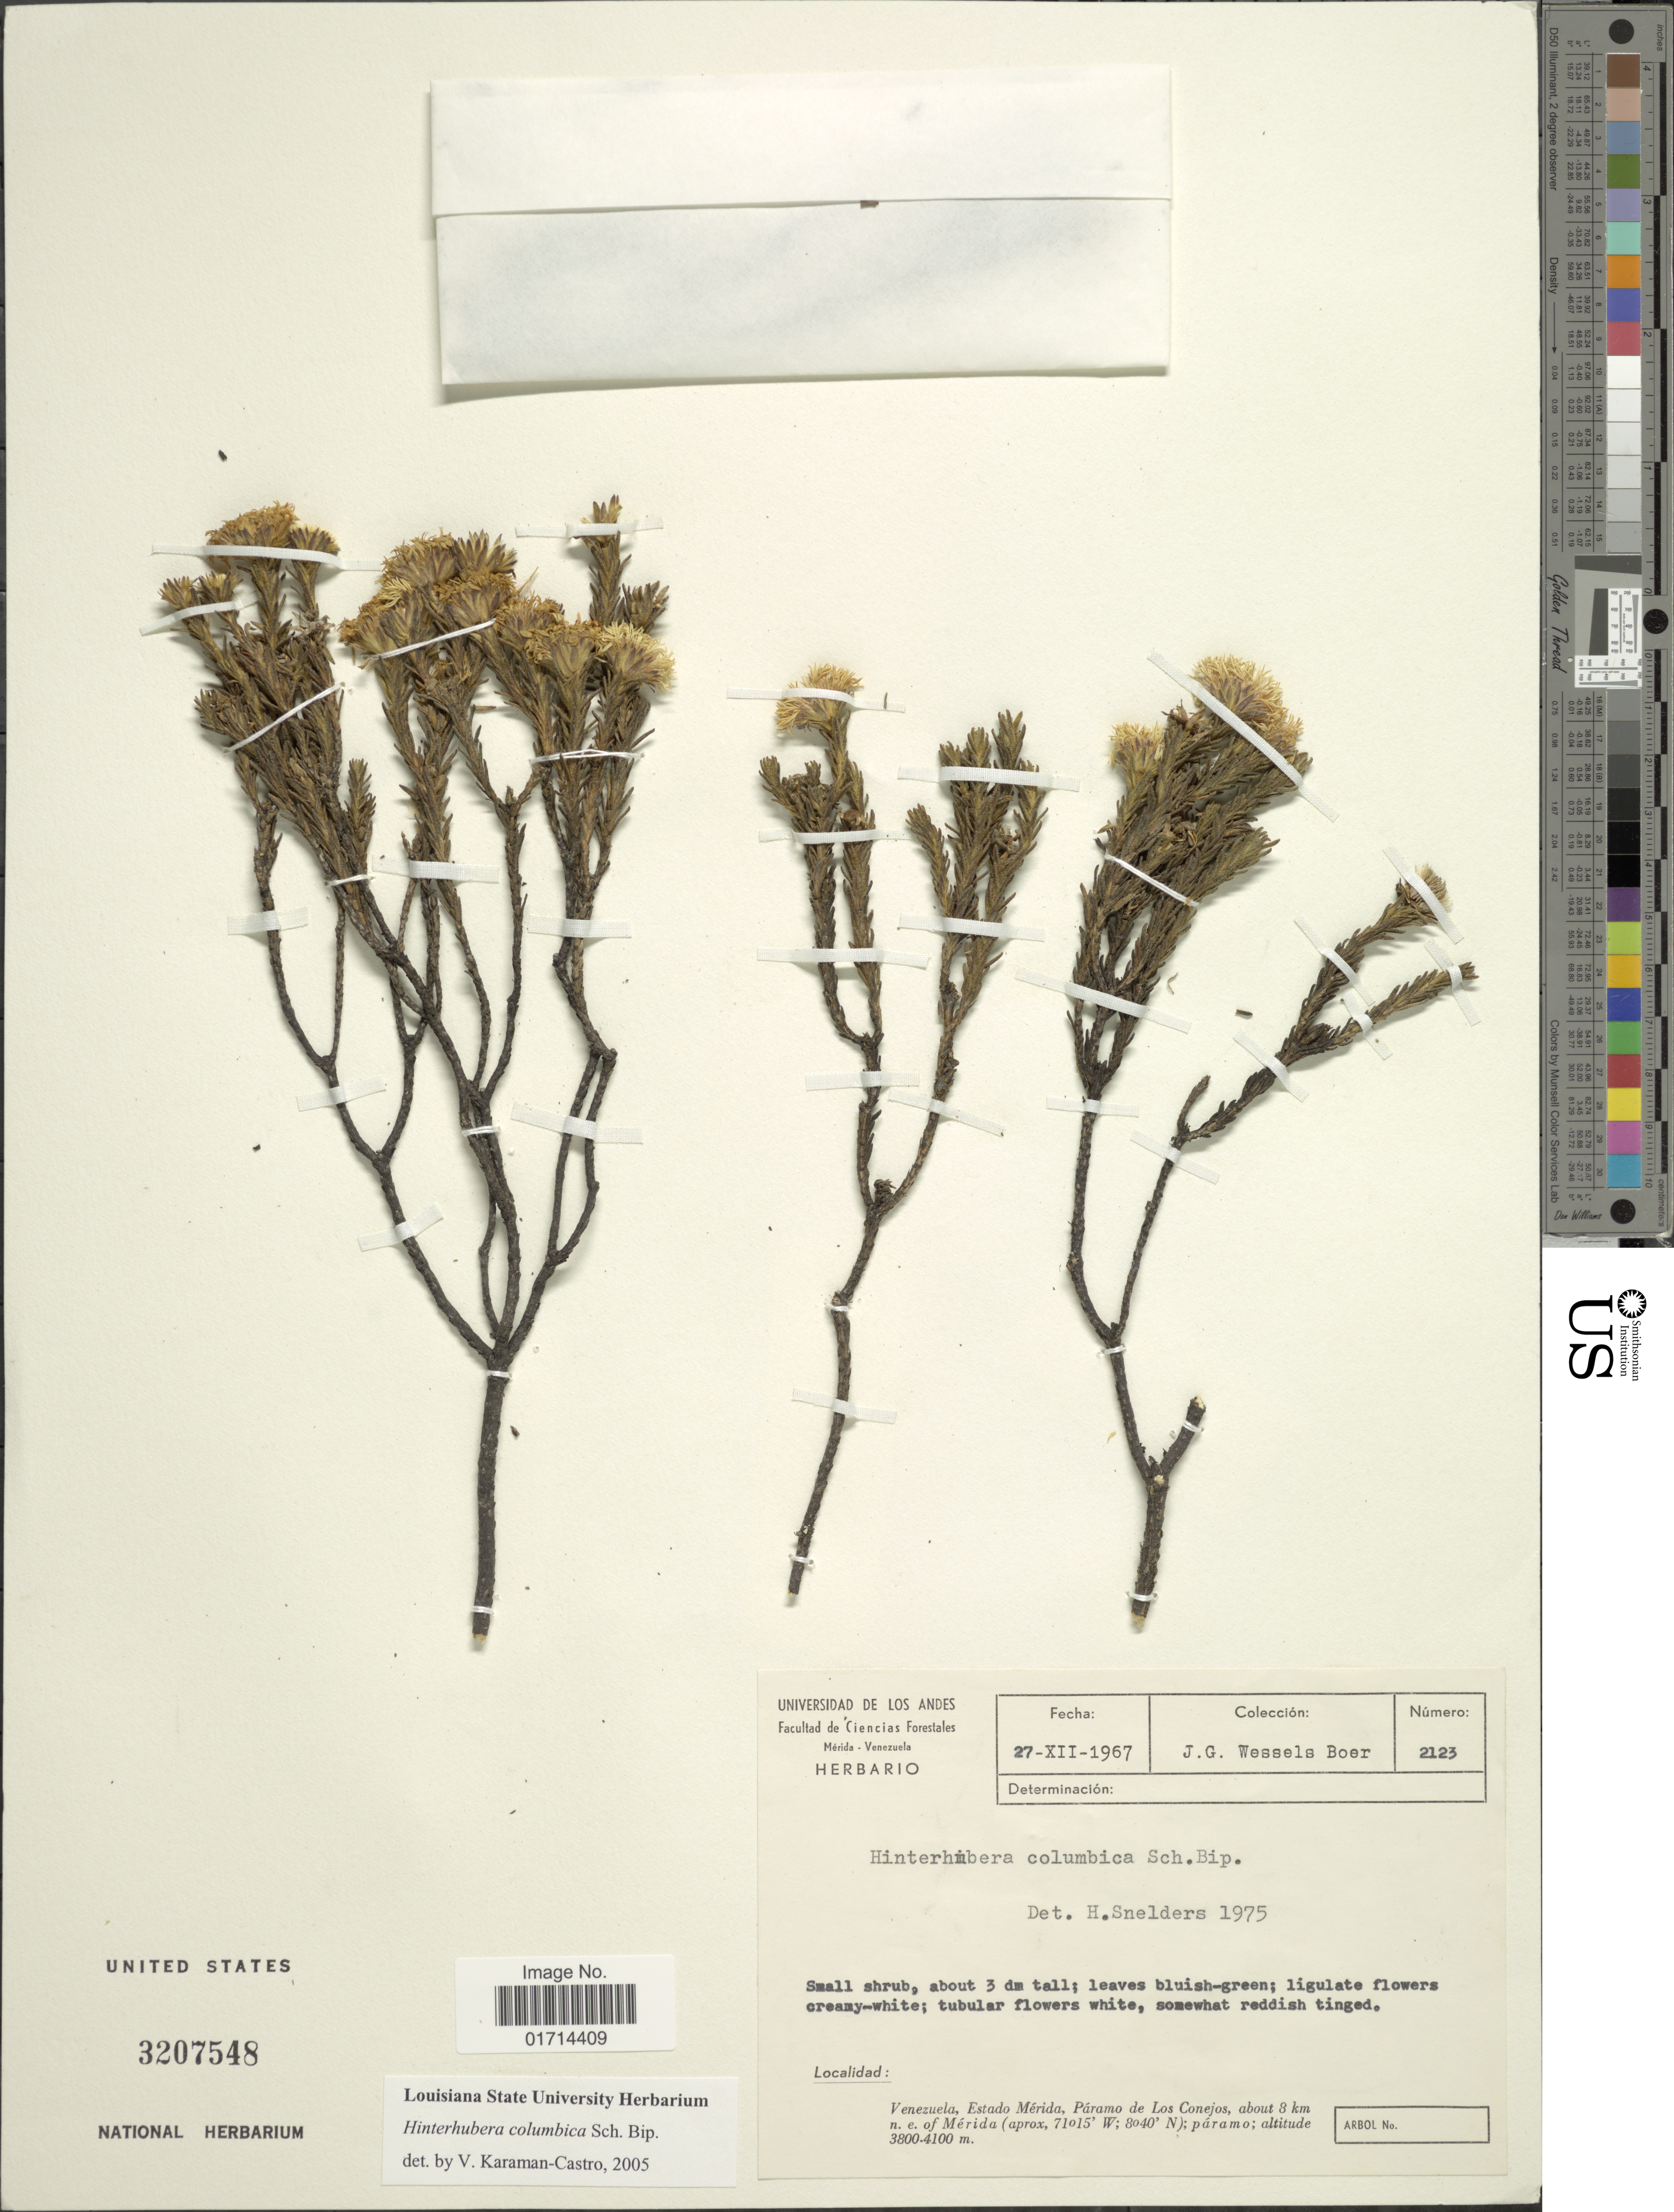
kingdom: Plantae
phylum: Tracheophyta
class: Magnoliopsida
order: Asterales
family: Asteraceae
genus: Hinterhubera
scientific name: Hinterhubera columbica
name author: Sch. Bip. ex Wedd.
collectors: J. G. Wessels Boer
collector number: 2123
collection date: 1967-12-27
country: Venezuela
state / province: Mérida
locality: Paramo de Los Conejos, about 8 km n. e. of Merida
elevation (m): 3800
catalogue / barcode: US 3207548